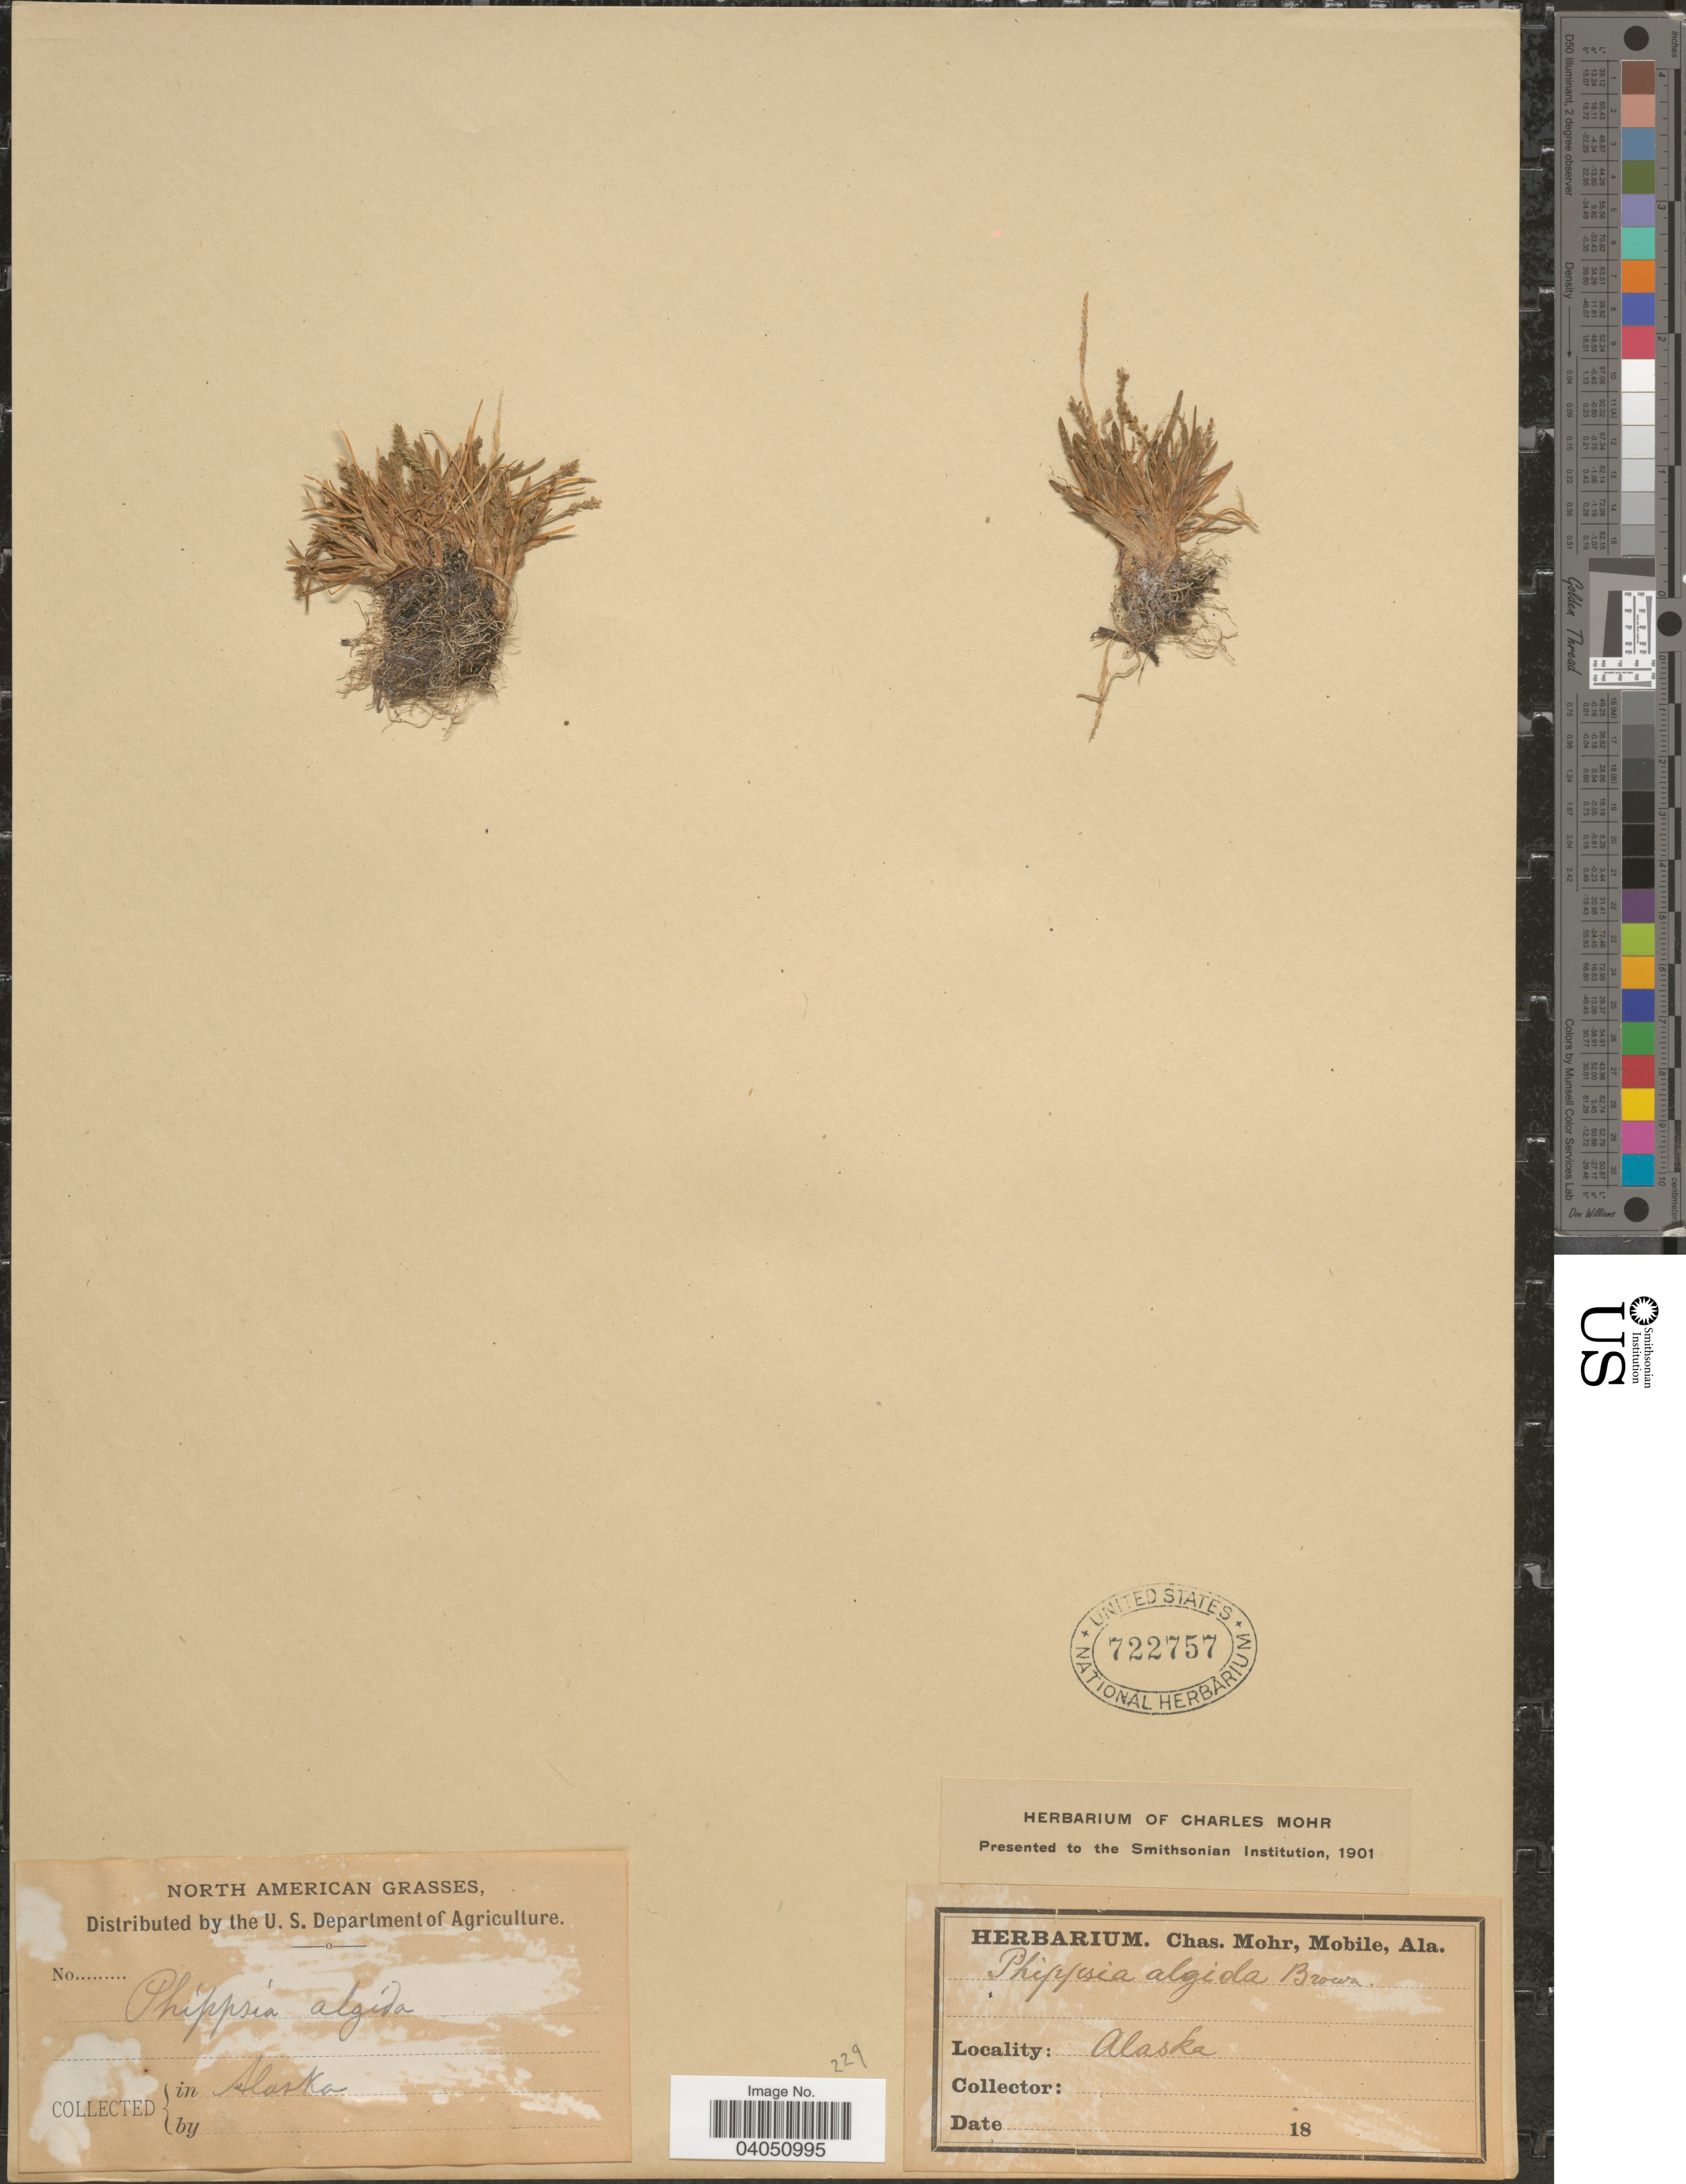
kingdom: Plantae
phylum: Tracheophyta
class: Liliopsida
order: Poales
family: Poaceae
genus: Phippsia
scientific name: Phippsia algida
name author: (Sol.) R. Br.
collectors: ex herb. Charles Mohr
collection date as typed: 18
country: United States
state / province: Alaska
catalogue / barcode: US 722757